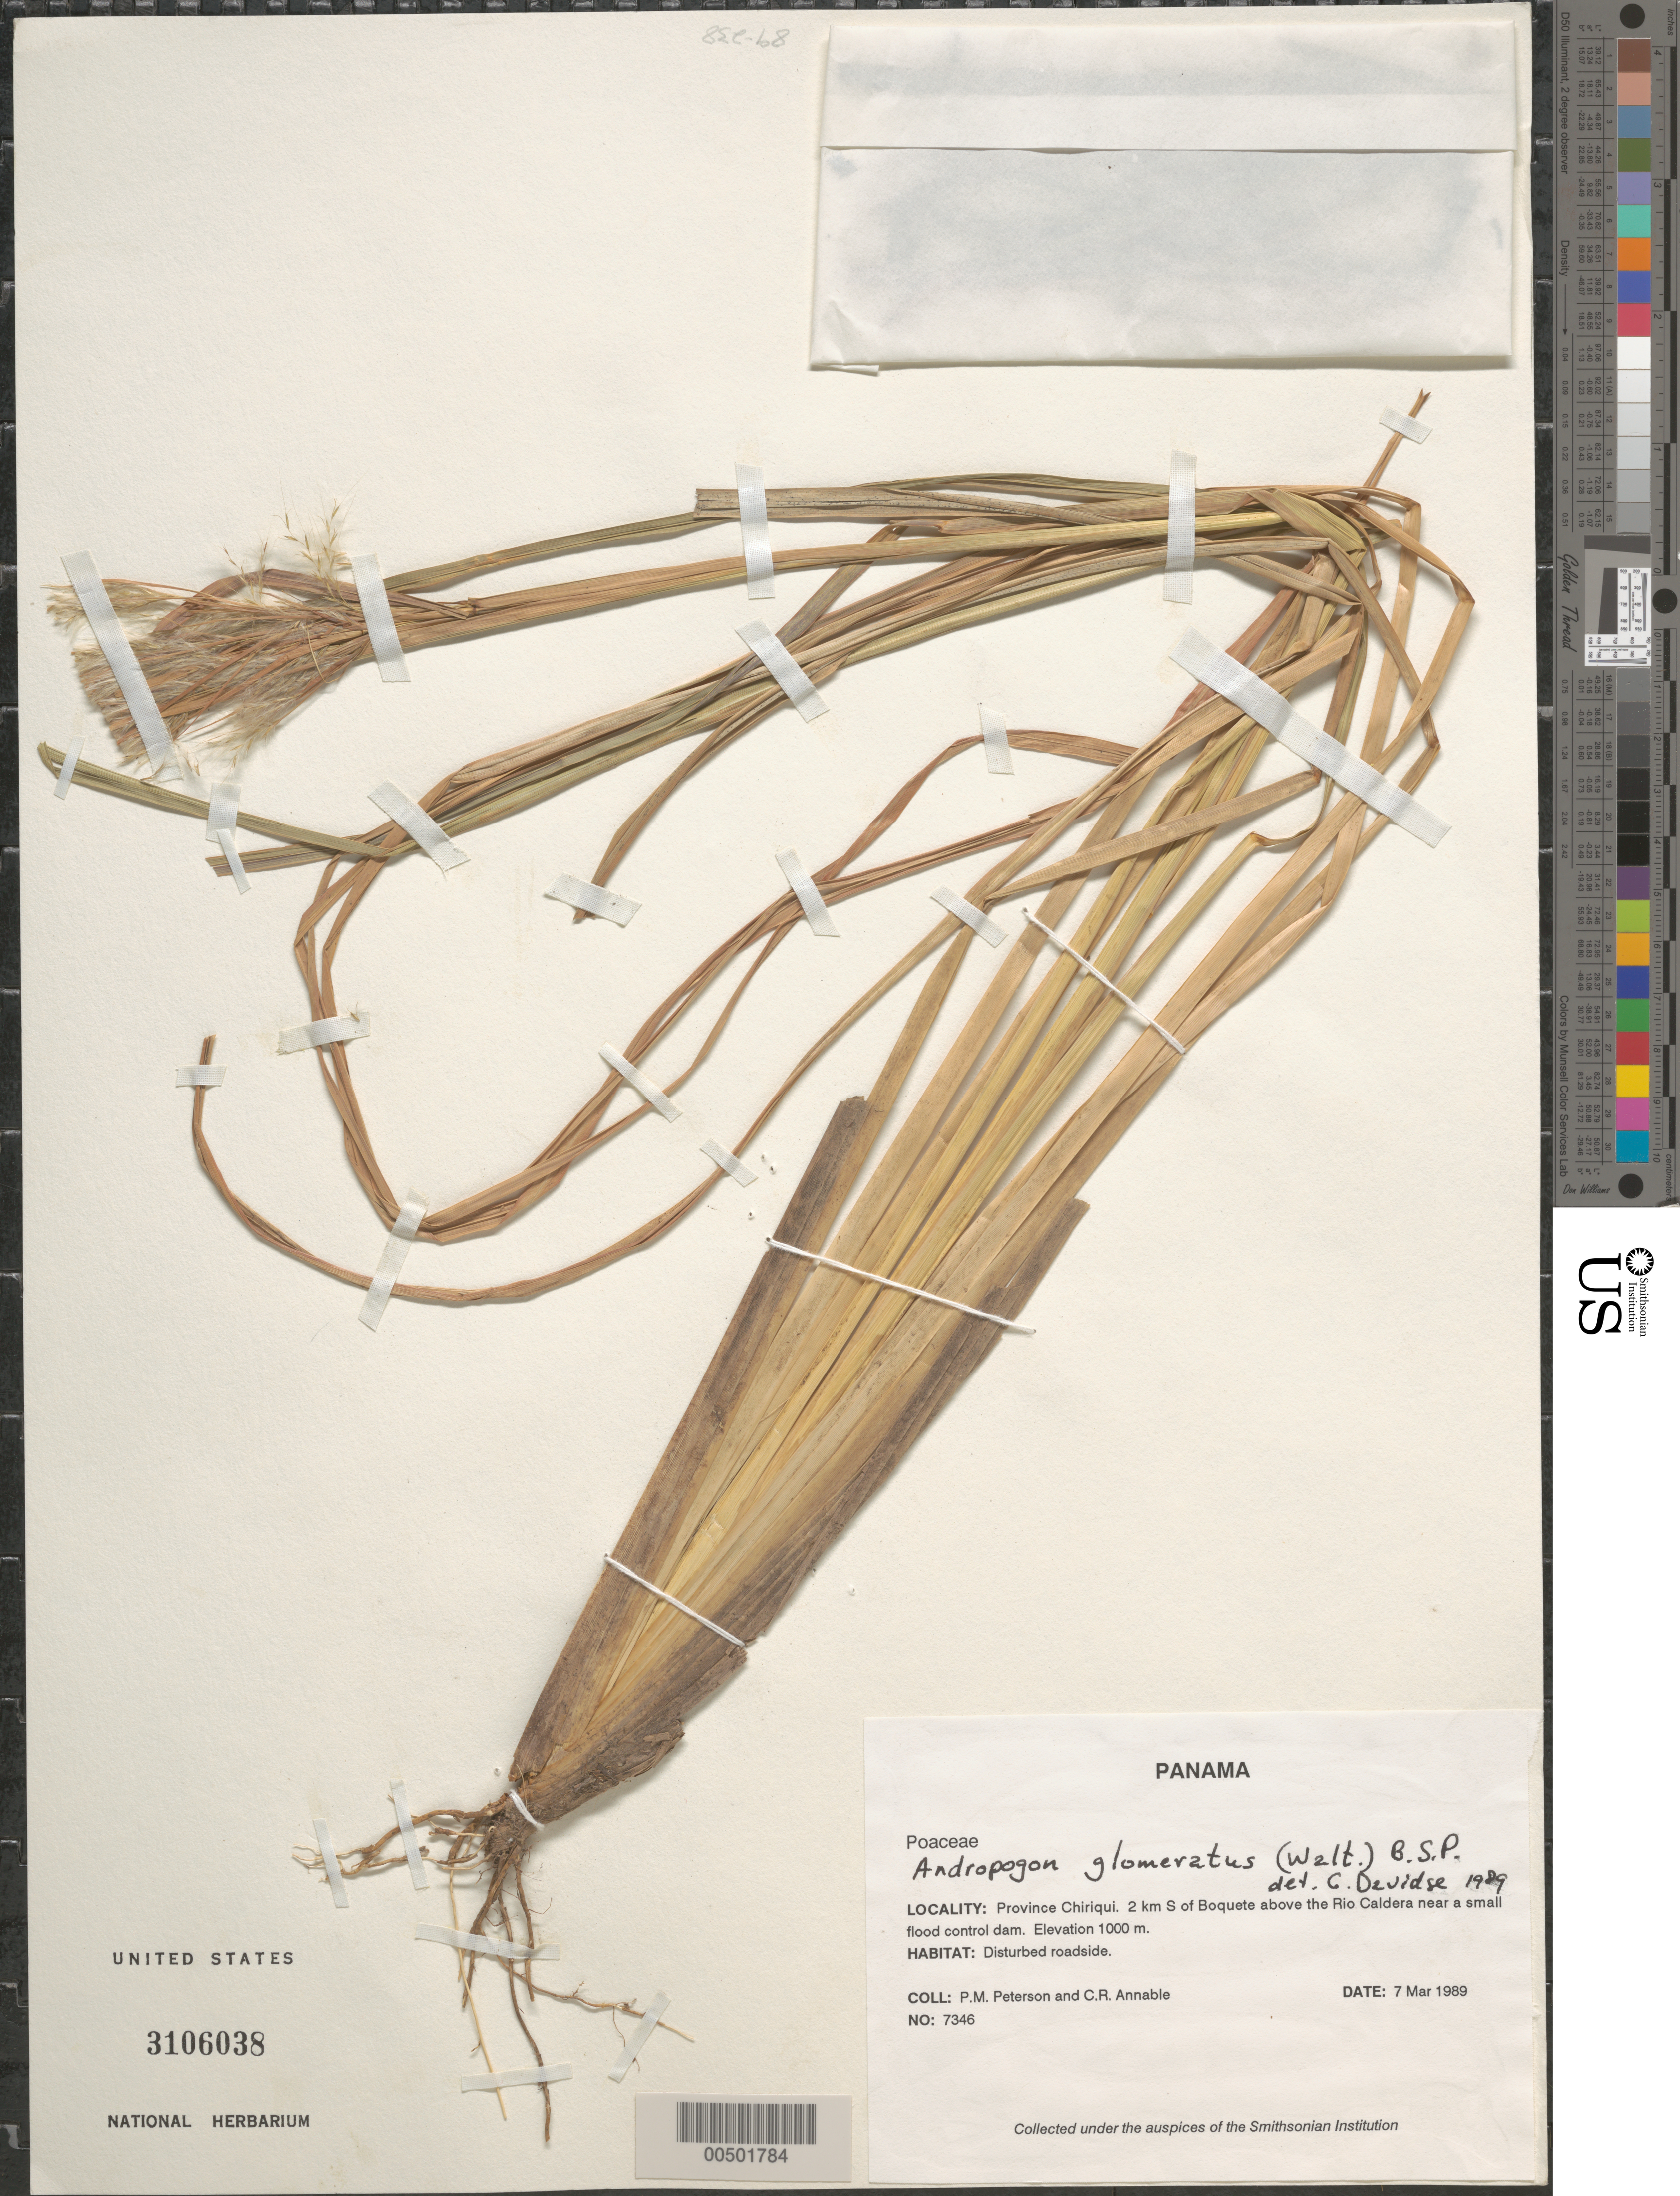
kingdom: Plantae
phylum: Tracheophyta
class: Liliopsida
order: Poales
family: Poaceae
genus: Andropogon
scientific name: Andropogon glomeratus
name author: (Walter) Britton, Stearns & Poggenb.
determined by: Davidse, Gerrit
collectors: P. M. Peterson & C. R. Annable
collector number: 07346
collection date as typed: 07 Mar 1989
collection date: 1989-03-07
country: Panama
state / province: Chiriquí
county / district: Boquete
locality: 2 km S of Boquete above the Rio Caldera near a small flood control Dam.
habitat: Disturbed roadside. Elevation ca. 1000 m.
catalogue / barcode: US 3106038